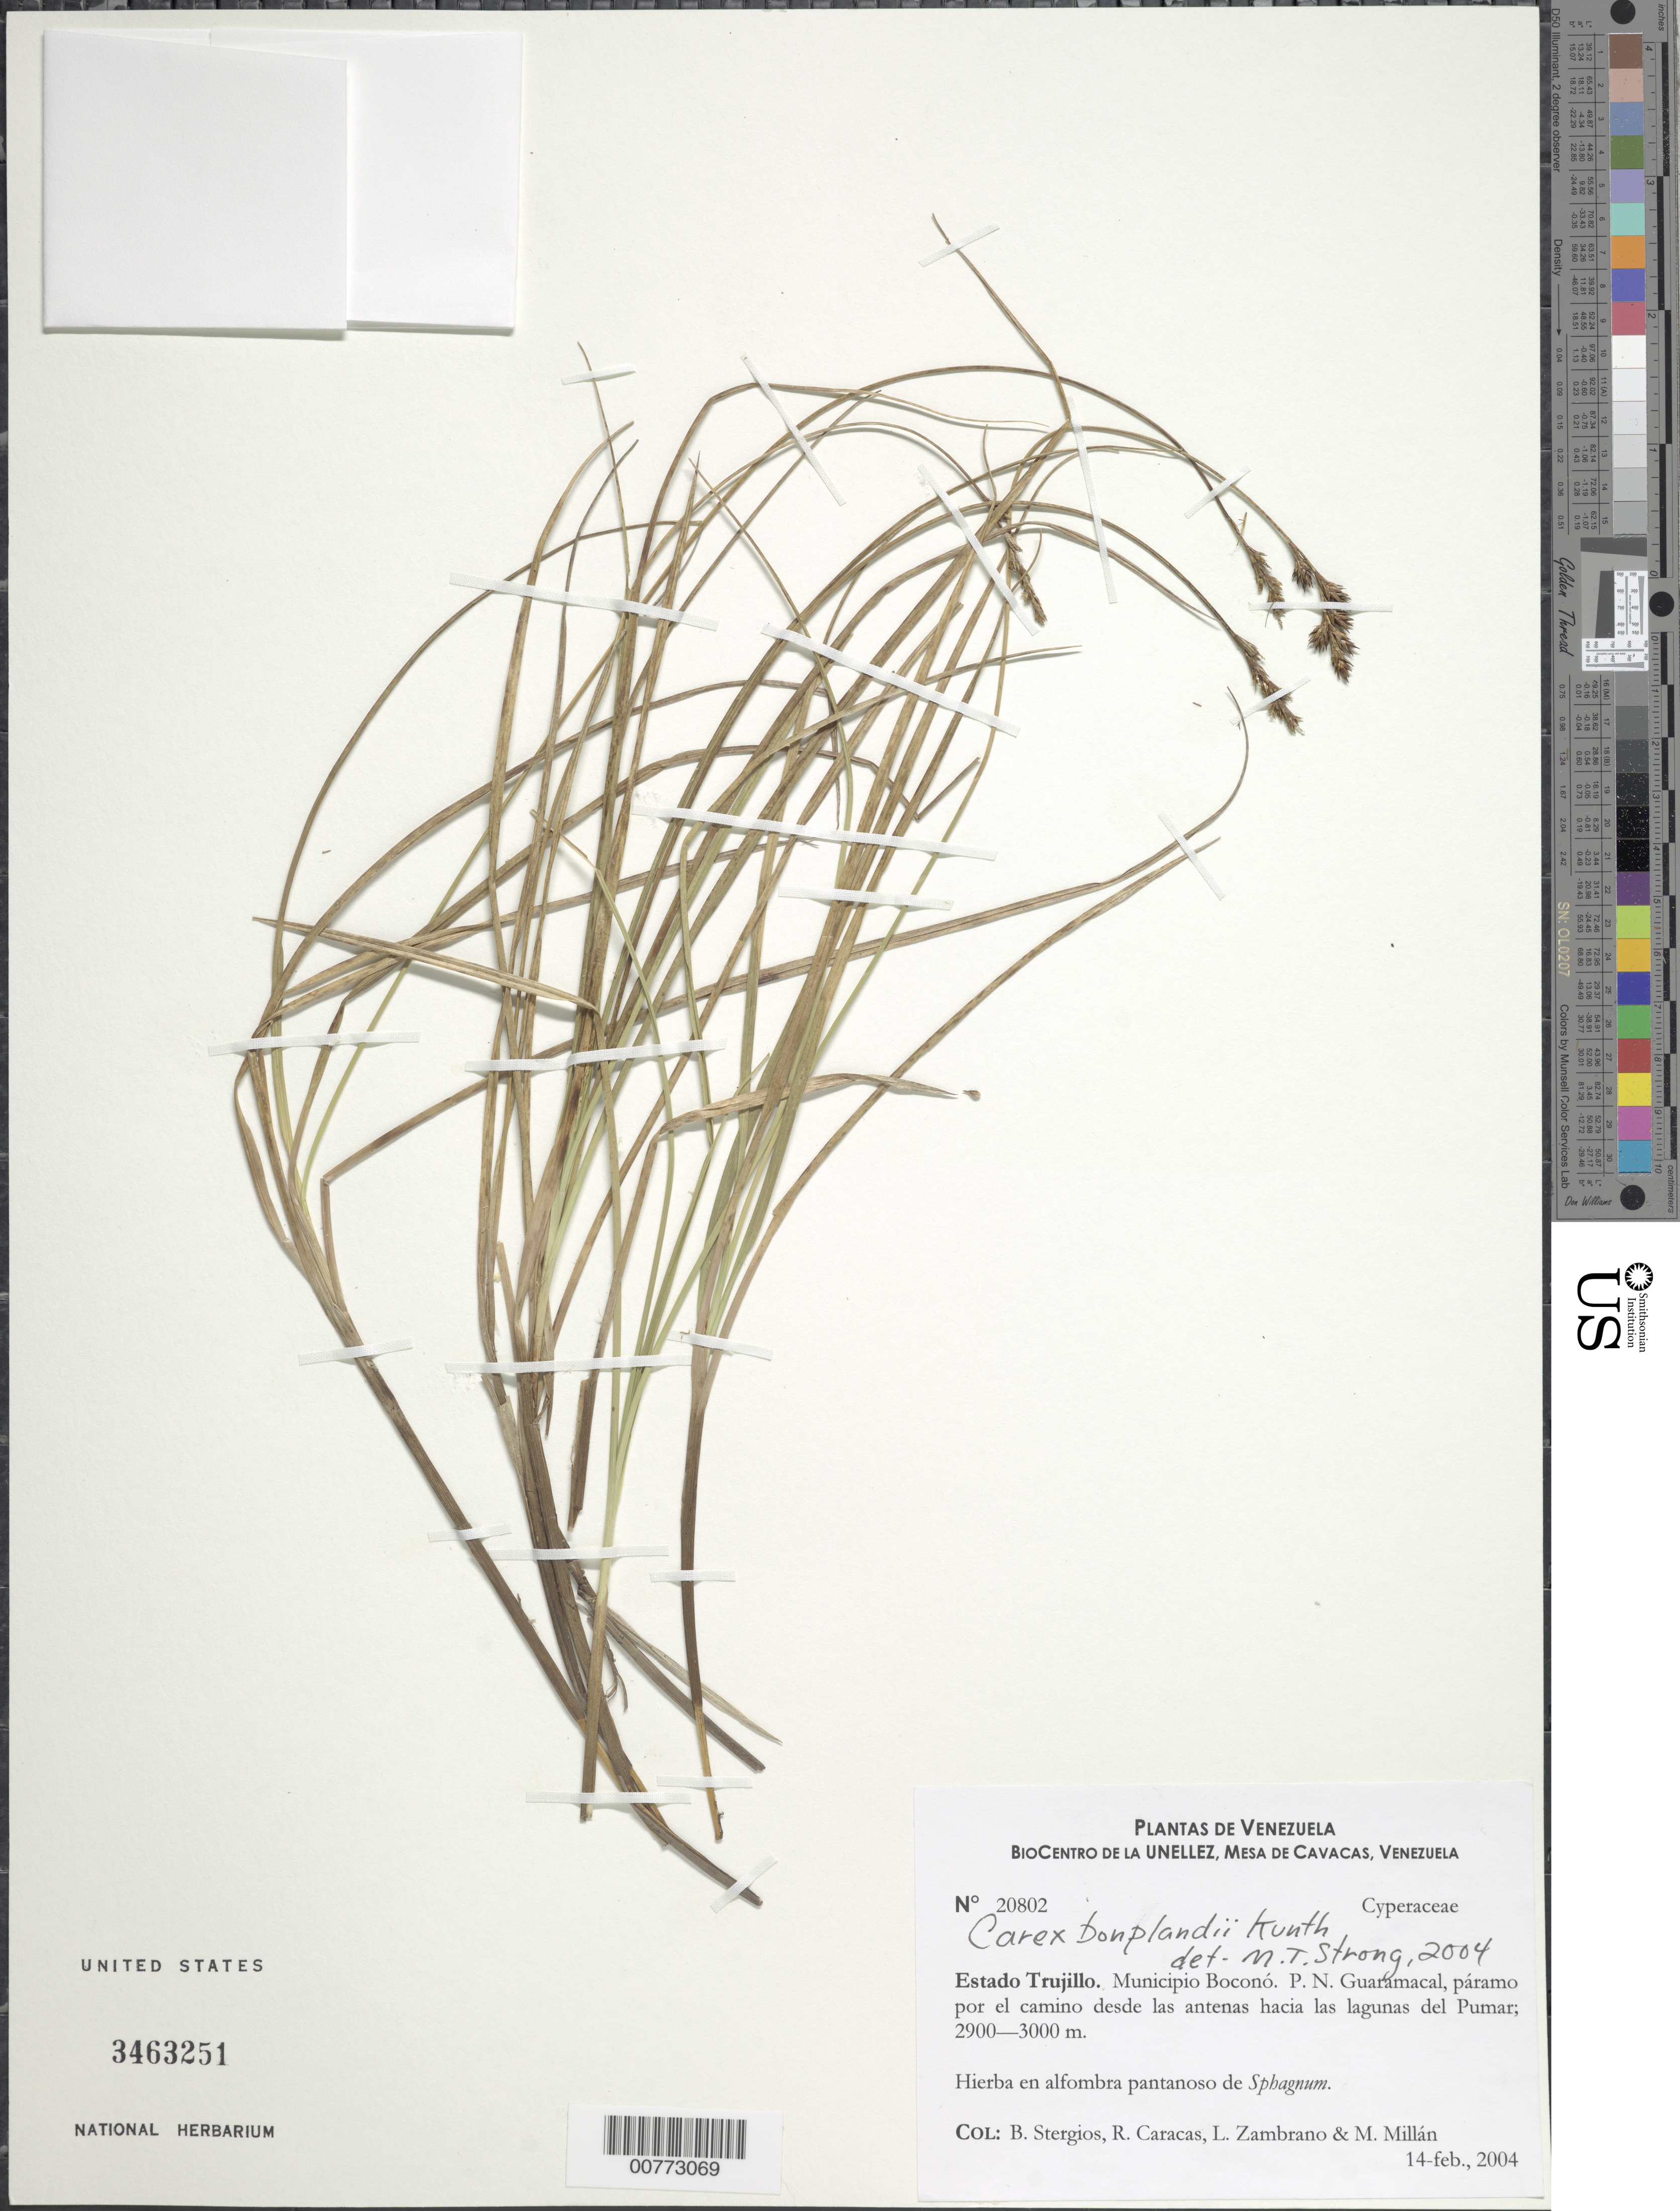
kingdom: Plantae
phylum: Tracheophyta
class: Liliopsida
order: Poales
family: Cyperaceae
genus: Carex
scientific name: Carex bonplandii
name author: Kunth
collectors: B. G. Stergios, R. Caracas, L. Zambrano & M. Millán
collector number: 20802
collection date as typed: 14 Feb 2004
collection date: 2004-02-14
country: Venezuela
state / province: Trujillo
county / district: Boconó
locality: Parque Nacional Guaramacal, páramo por el camino desde las antenas hacia las lagunas del Pumar.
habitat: Pantanosa.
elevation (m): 2900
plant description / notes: PORT, US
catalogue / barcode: US 3463251